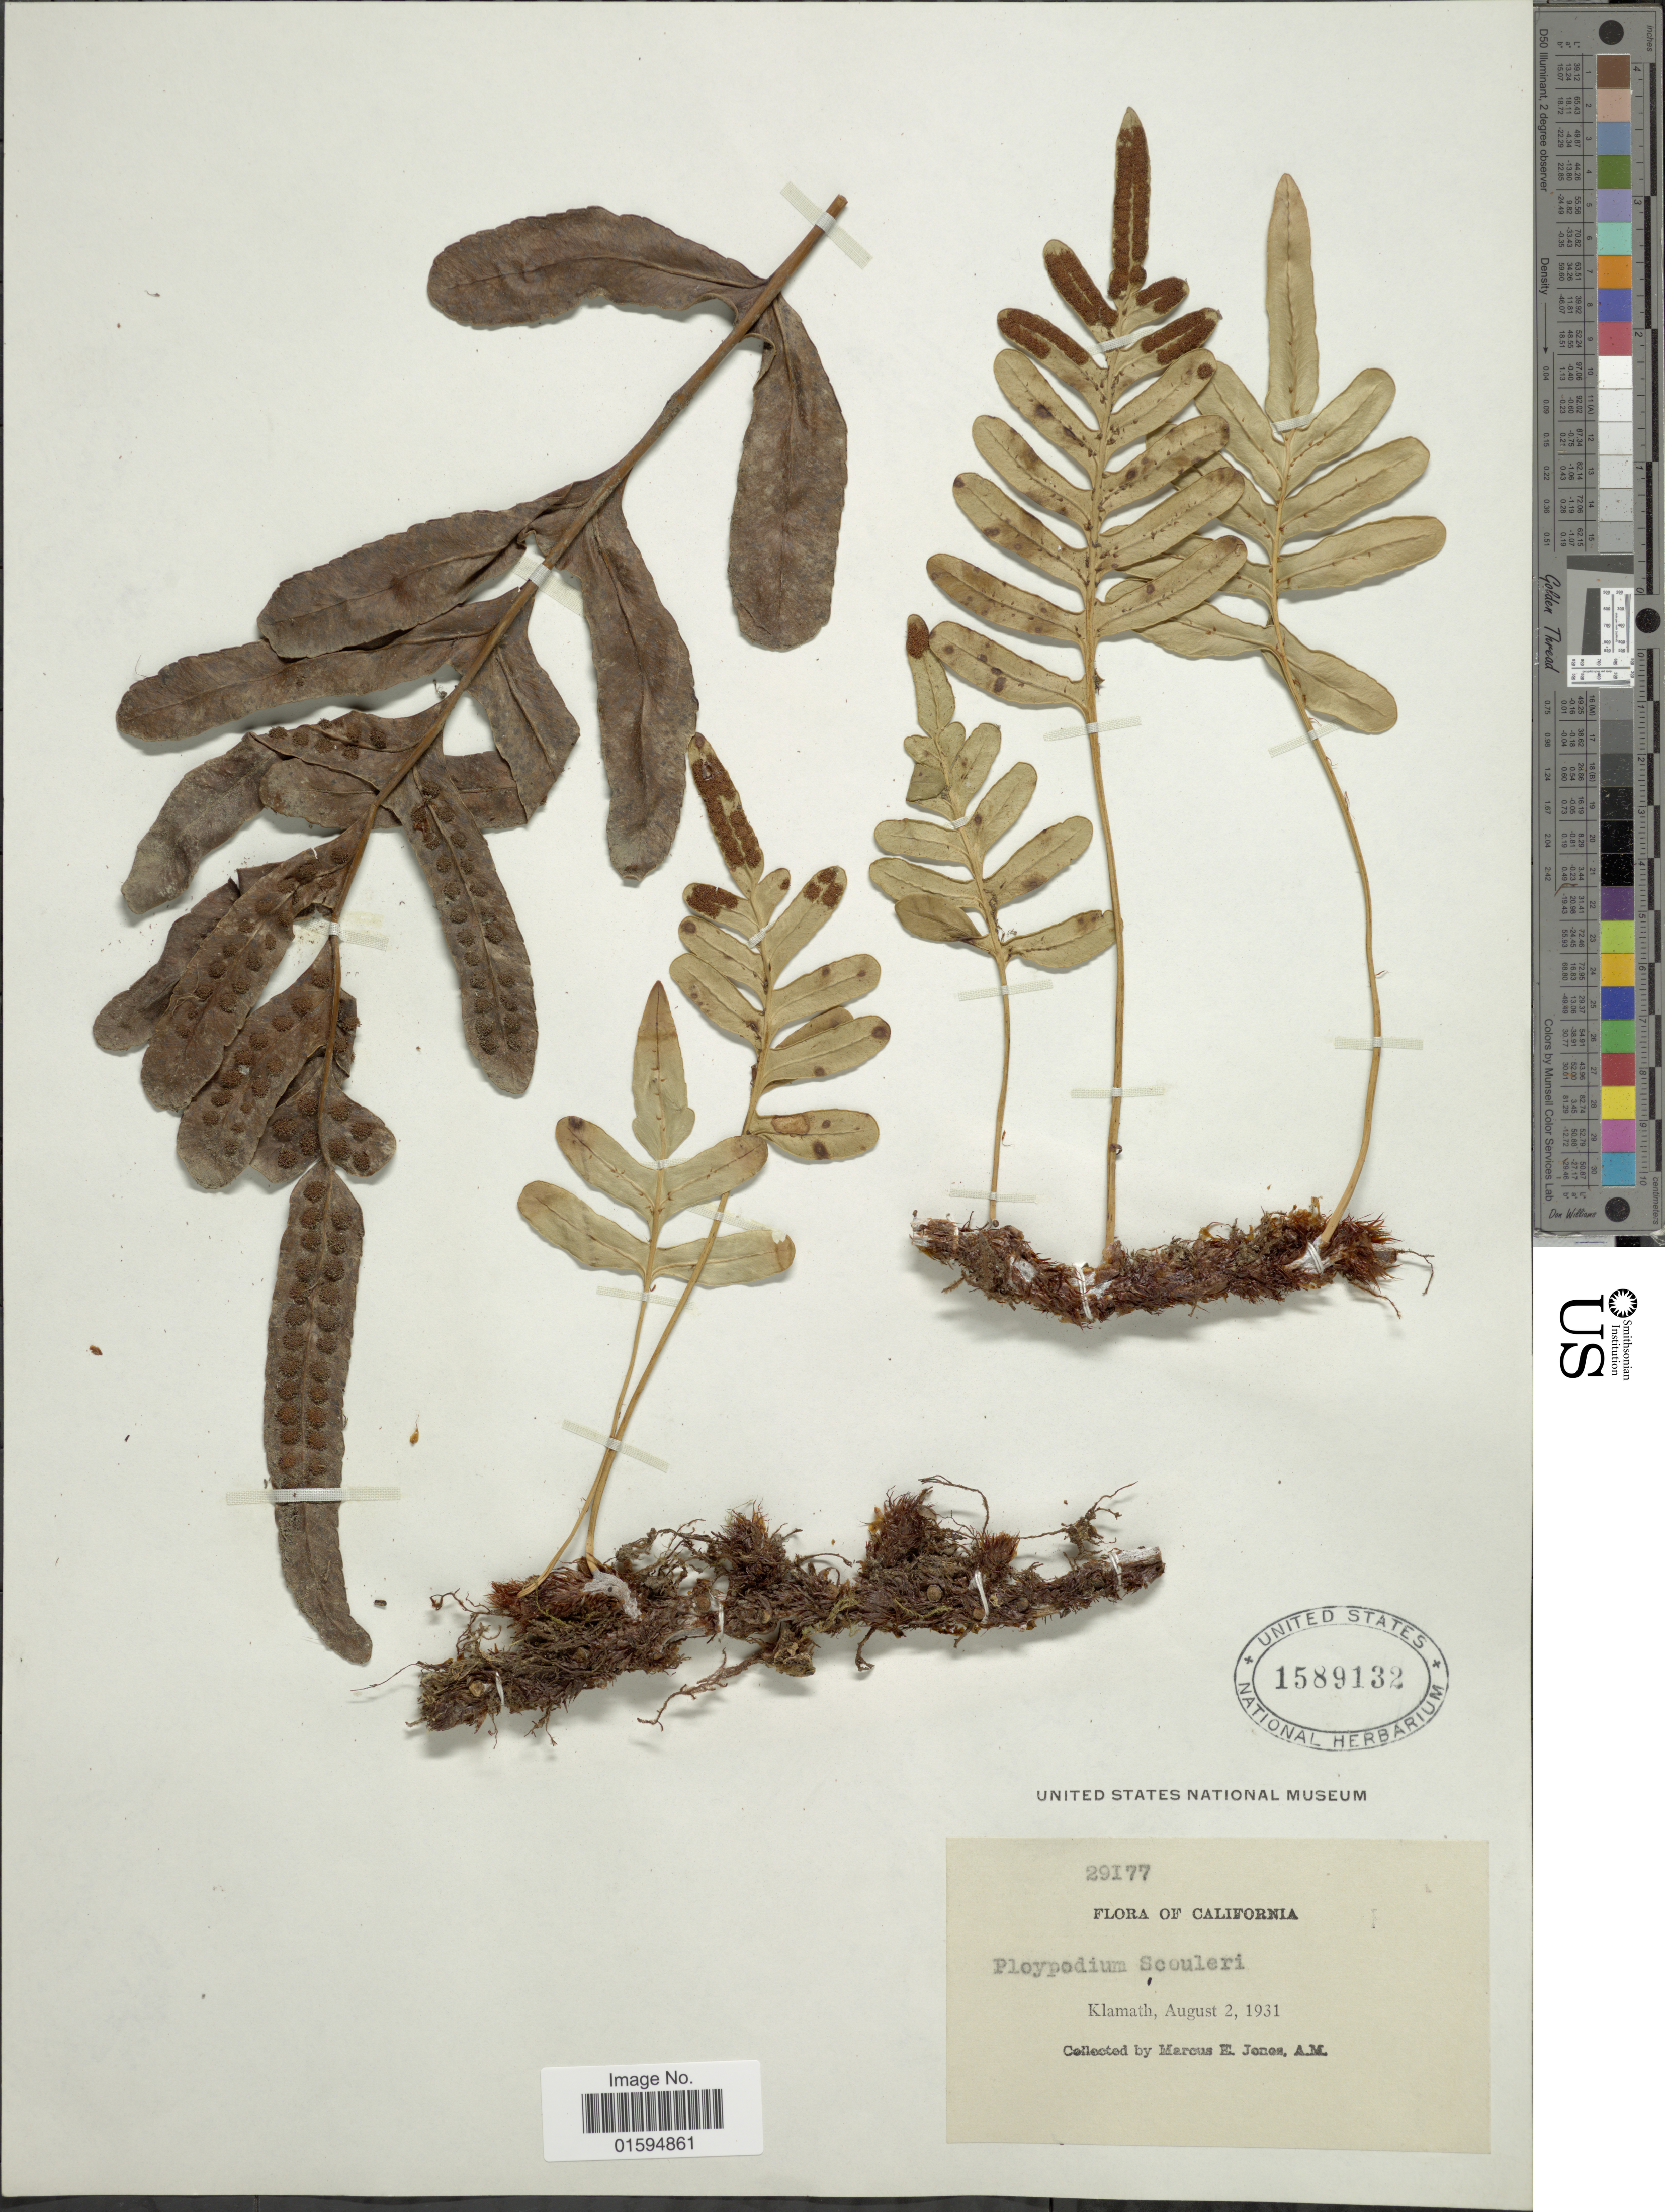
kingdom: Plantae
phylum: Tracheophyta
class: Polypodiopsida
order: Polypodiales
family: Polypodiaceae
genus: Polypodium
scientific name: Polypodium scouleri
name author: Hook. & Grev.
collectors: M. E. Jones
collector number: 29177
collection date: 1931-08-02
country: United States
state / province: California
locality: Kalamath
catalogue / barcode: US 1589132